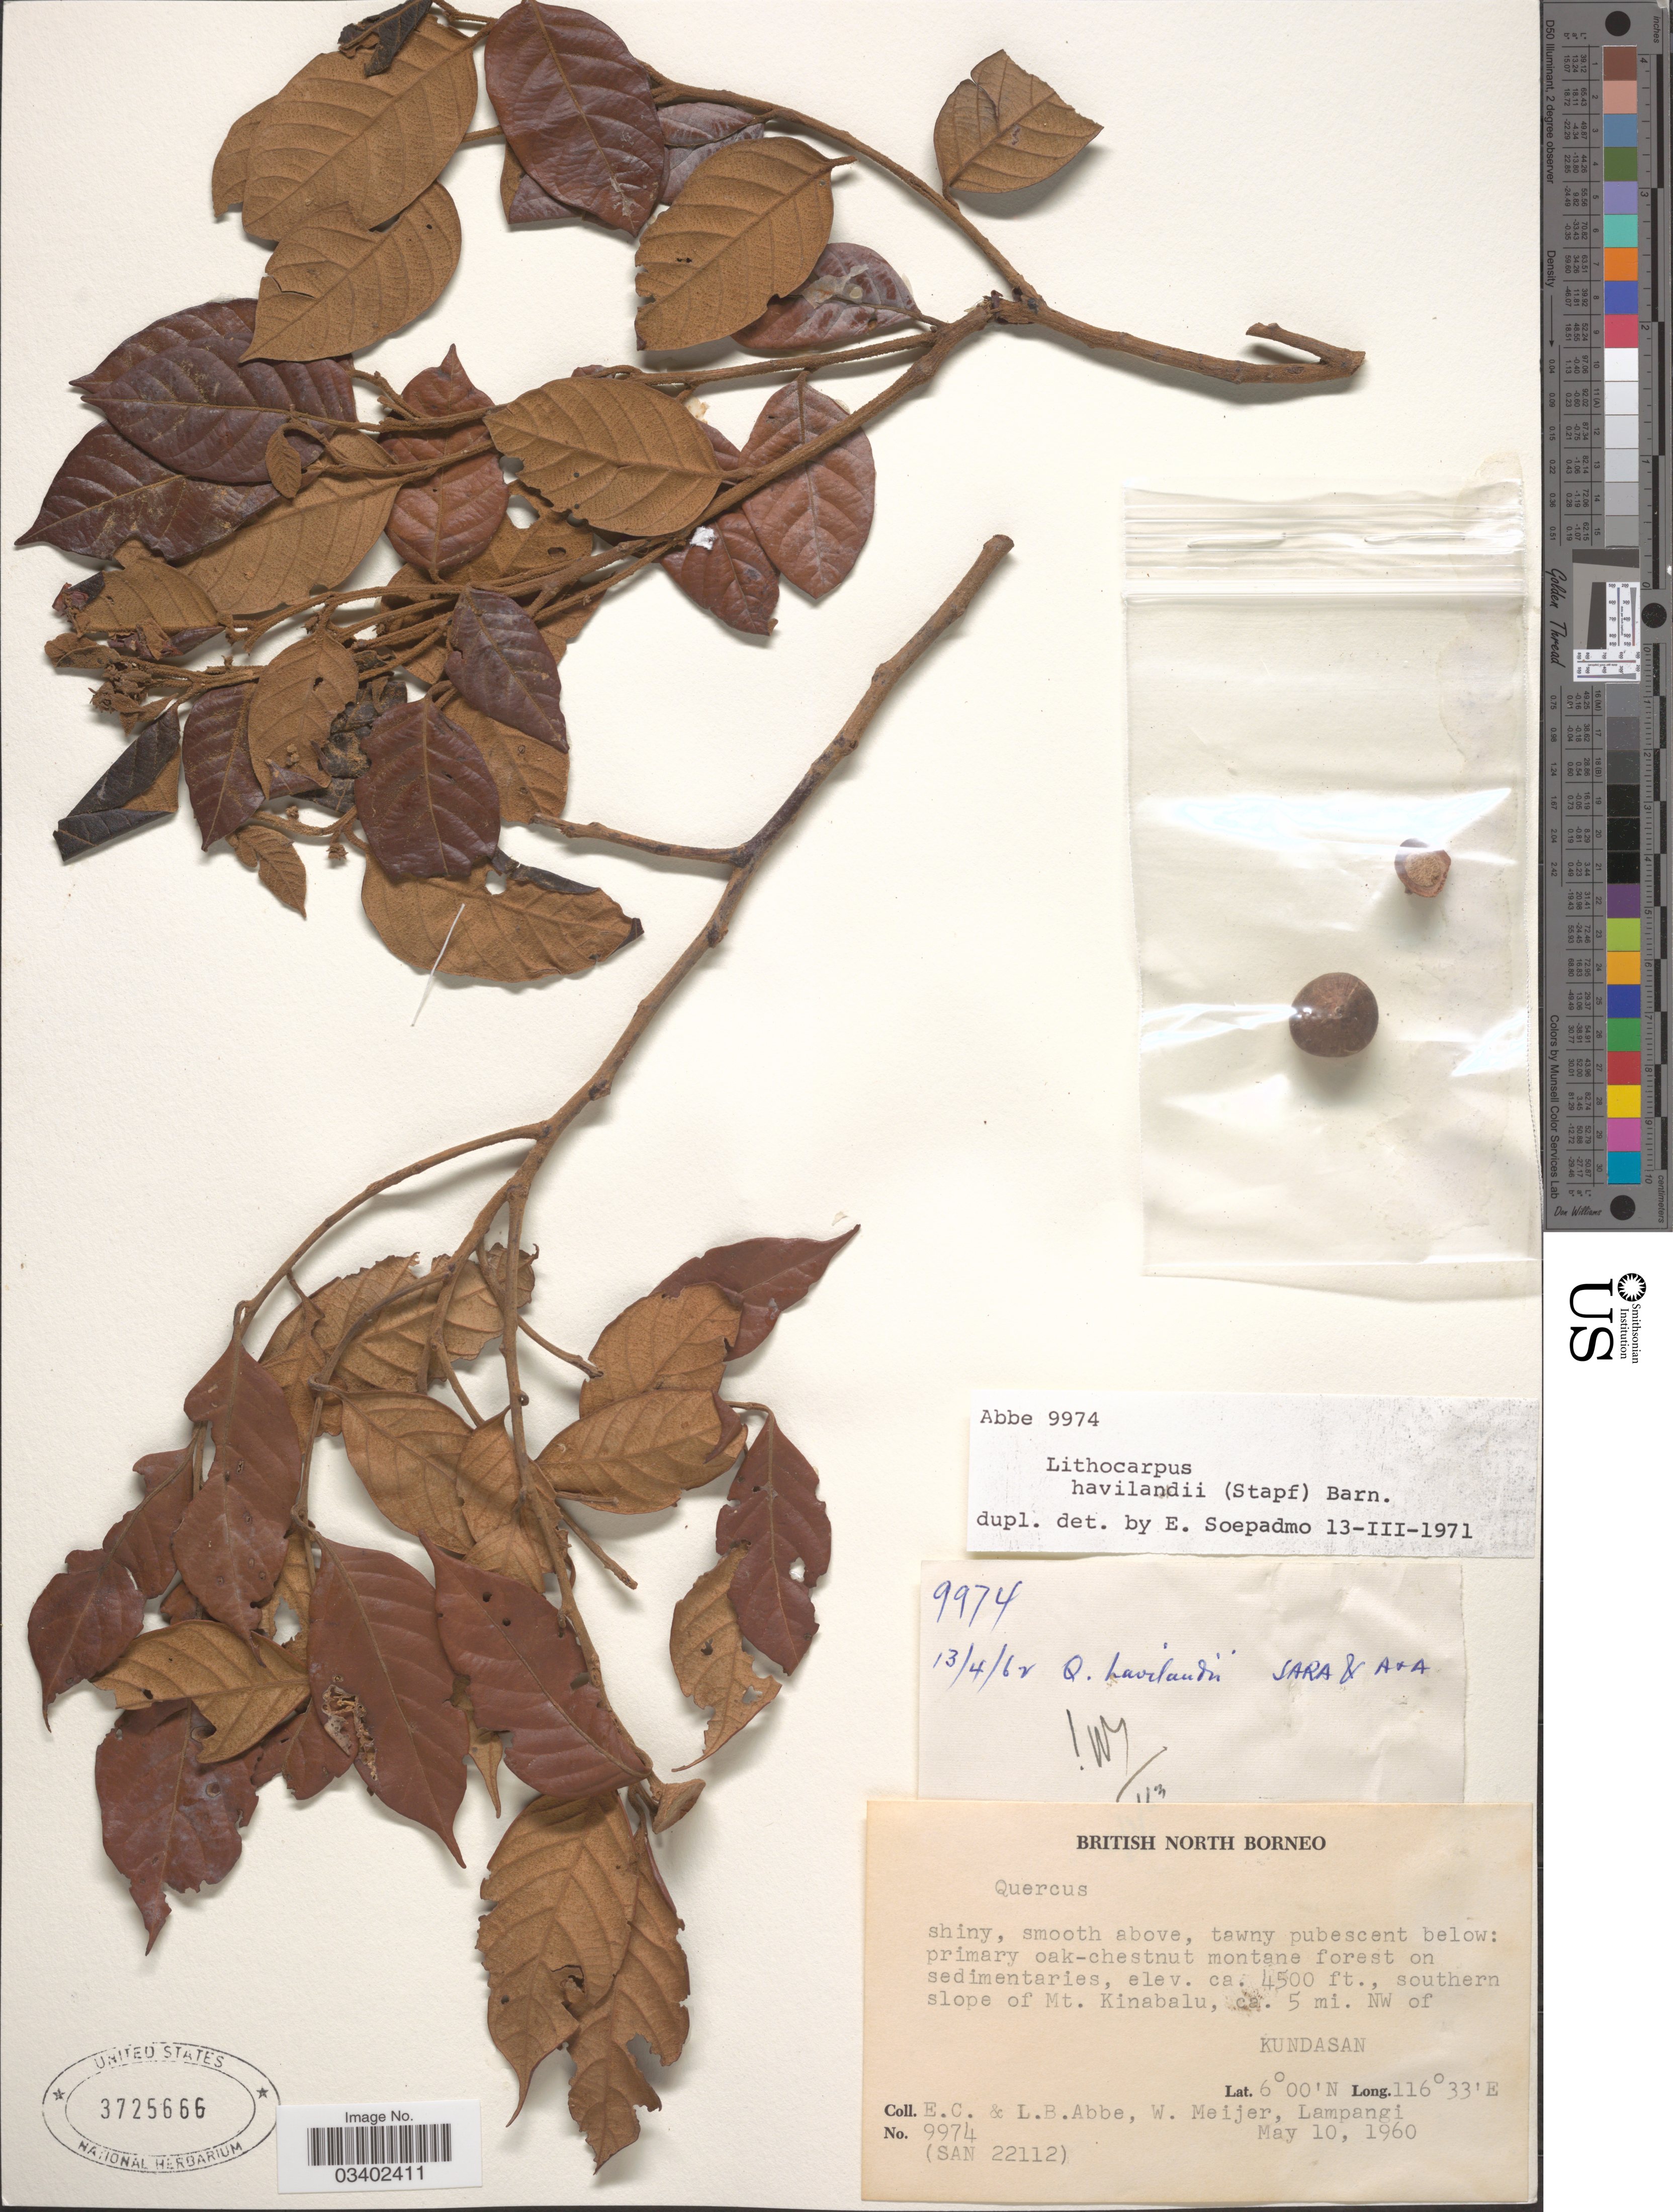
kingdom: Plantae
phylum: Tracheophyta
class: Magnoliopsida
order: Fagales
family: Fagaceae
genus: Lithocarpus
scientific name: Lithocarpus havilandii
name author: (Stapf) Barnett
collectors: E. C. Abbe, L. B. Abbe, W. Meijer & Lampangi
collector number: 9974/SAN 22112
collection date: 1960-05-10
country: Malaysia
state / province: Sabah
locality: British North Borneo. Southern slope of Mt. Kinabalu, ca. 5 mi. NW of Kundasan.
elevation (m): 1372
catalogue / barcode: US 3725666